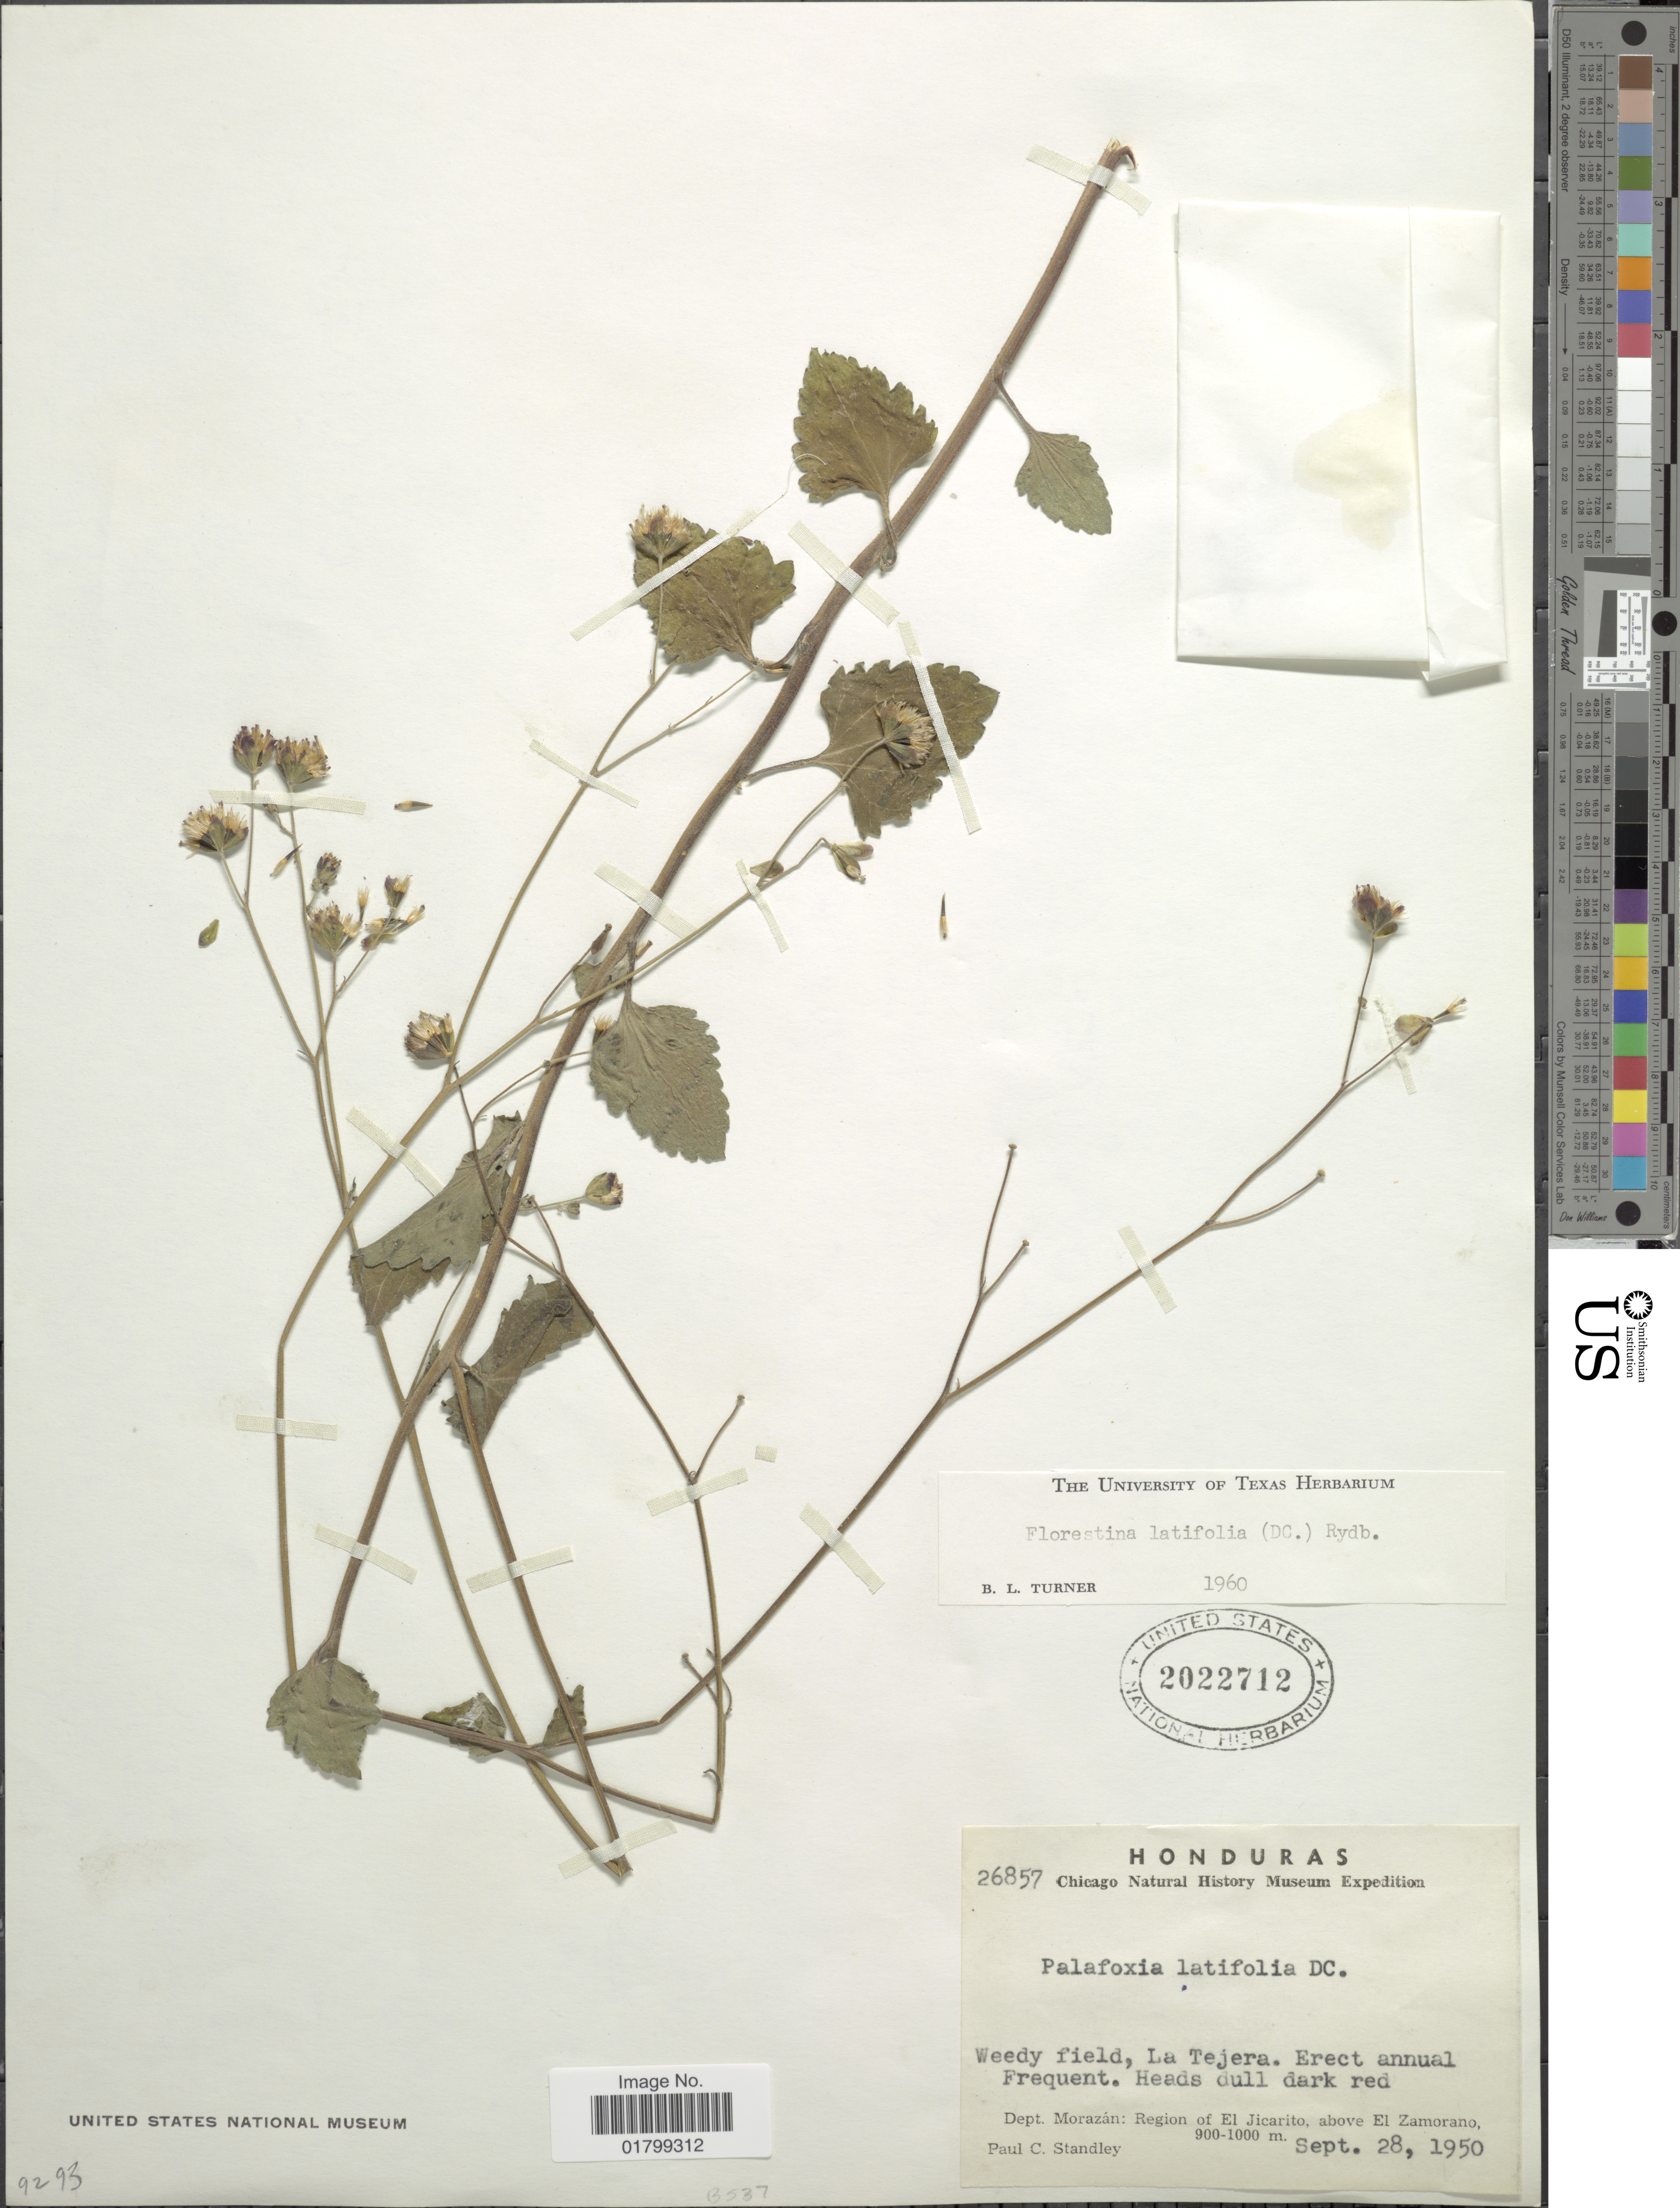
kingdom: Plantae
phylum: Tracheophyta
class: Magnoliopsida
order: Asterales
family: Asteraceae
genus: Florestina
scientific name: Florestina latifolia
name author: (DC.) Rydb.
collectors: P. C. Standley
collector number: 26857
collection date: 1950-09-28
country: Honduras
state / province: Fco. Morazán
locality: Dept. Morazan: Region of El Jicarito, above El Zamorano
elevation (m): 900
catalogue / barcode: US 2022712